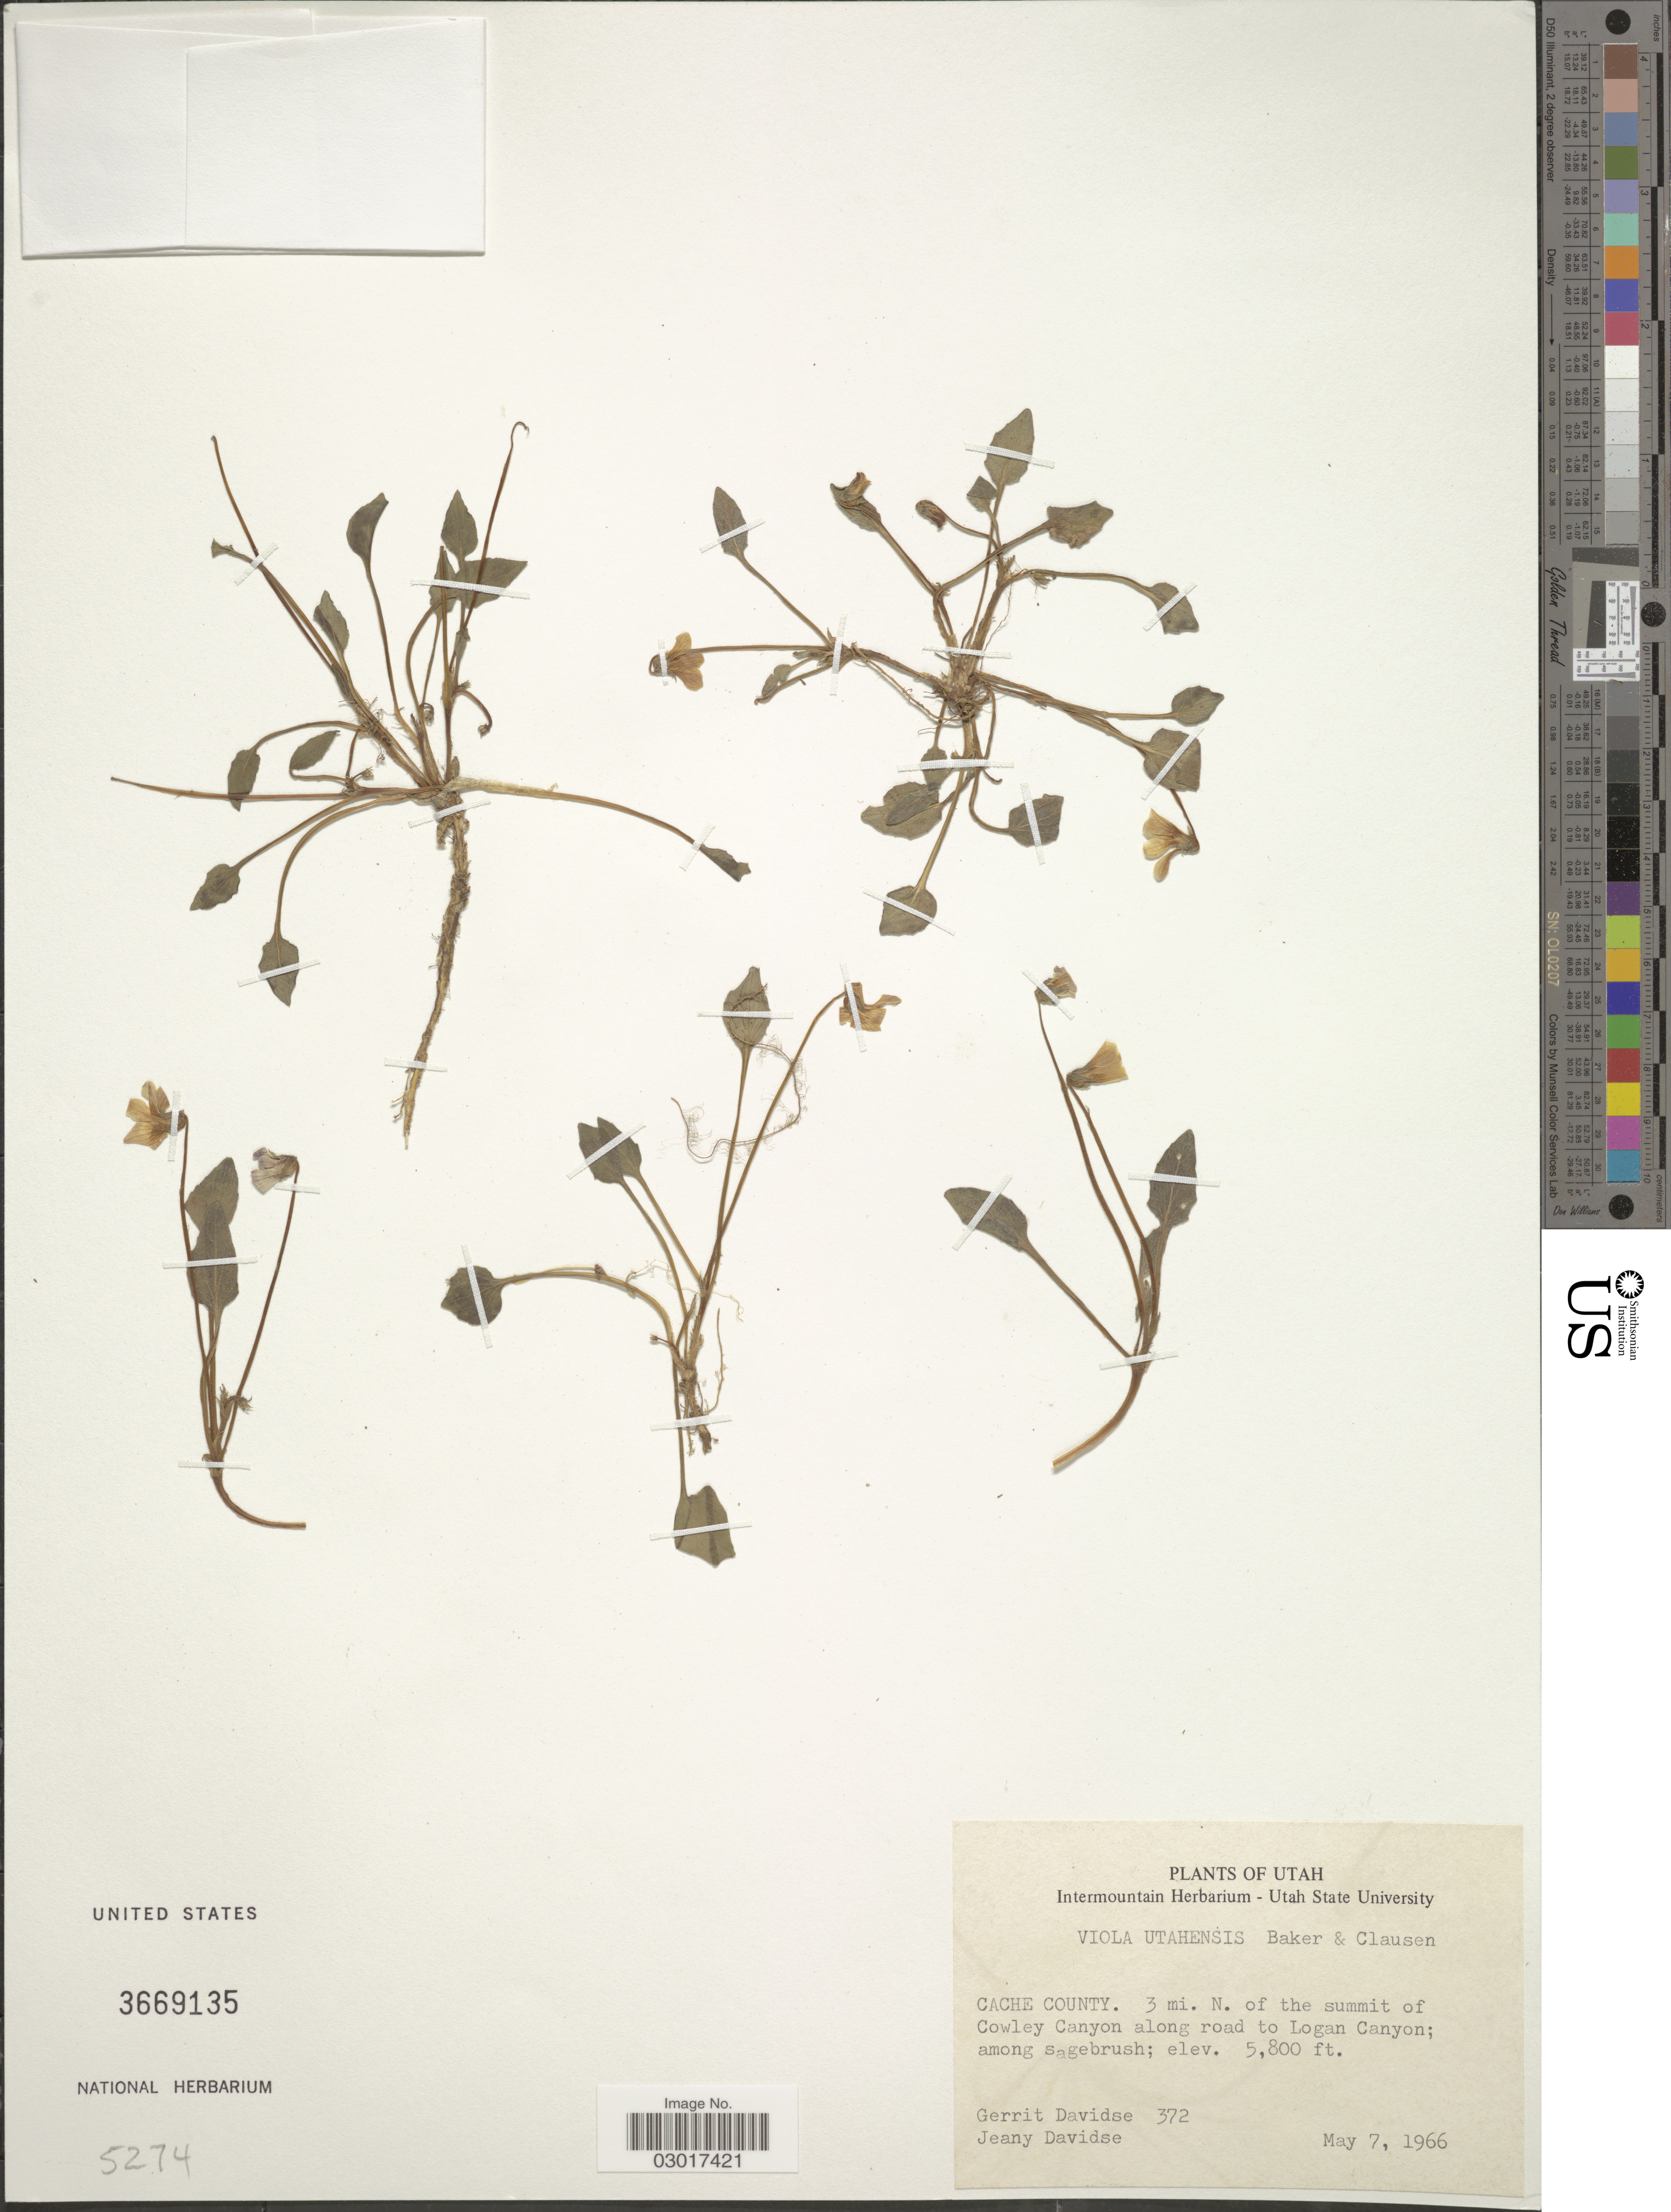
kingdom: Plantae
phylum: Tracheophyta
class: Magnoliopsida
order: Malpighiales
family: Violaceae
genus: Viola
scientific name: Viola utahensis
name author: M.S. Baker & J.C. Clausen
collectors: G. Davidse & J. Davidse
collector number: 372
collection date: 1966-05-07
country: United States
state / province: Utah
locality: Cache County. 3 mi. N. of the summit of Cowley County along road to Logan Canyon.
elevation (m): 1768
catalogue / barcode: US 3669135